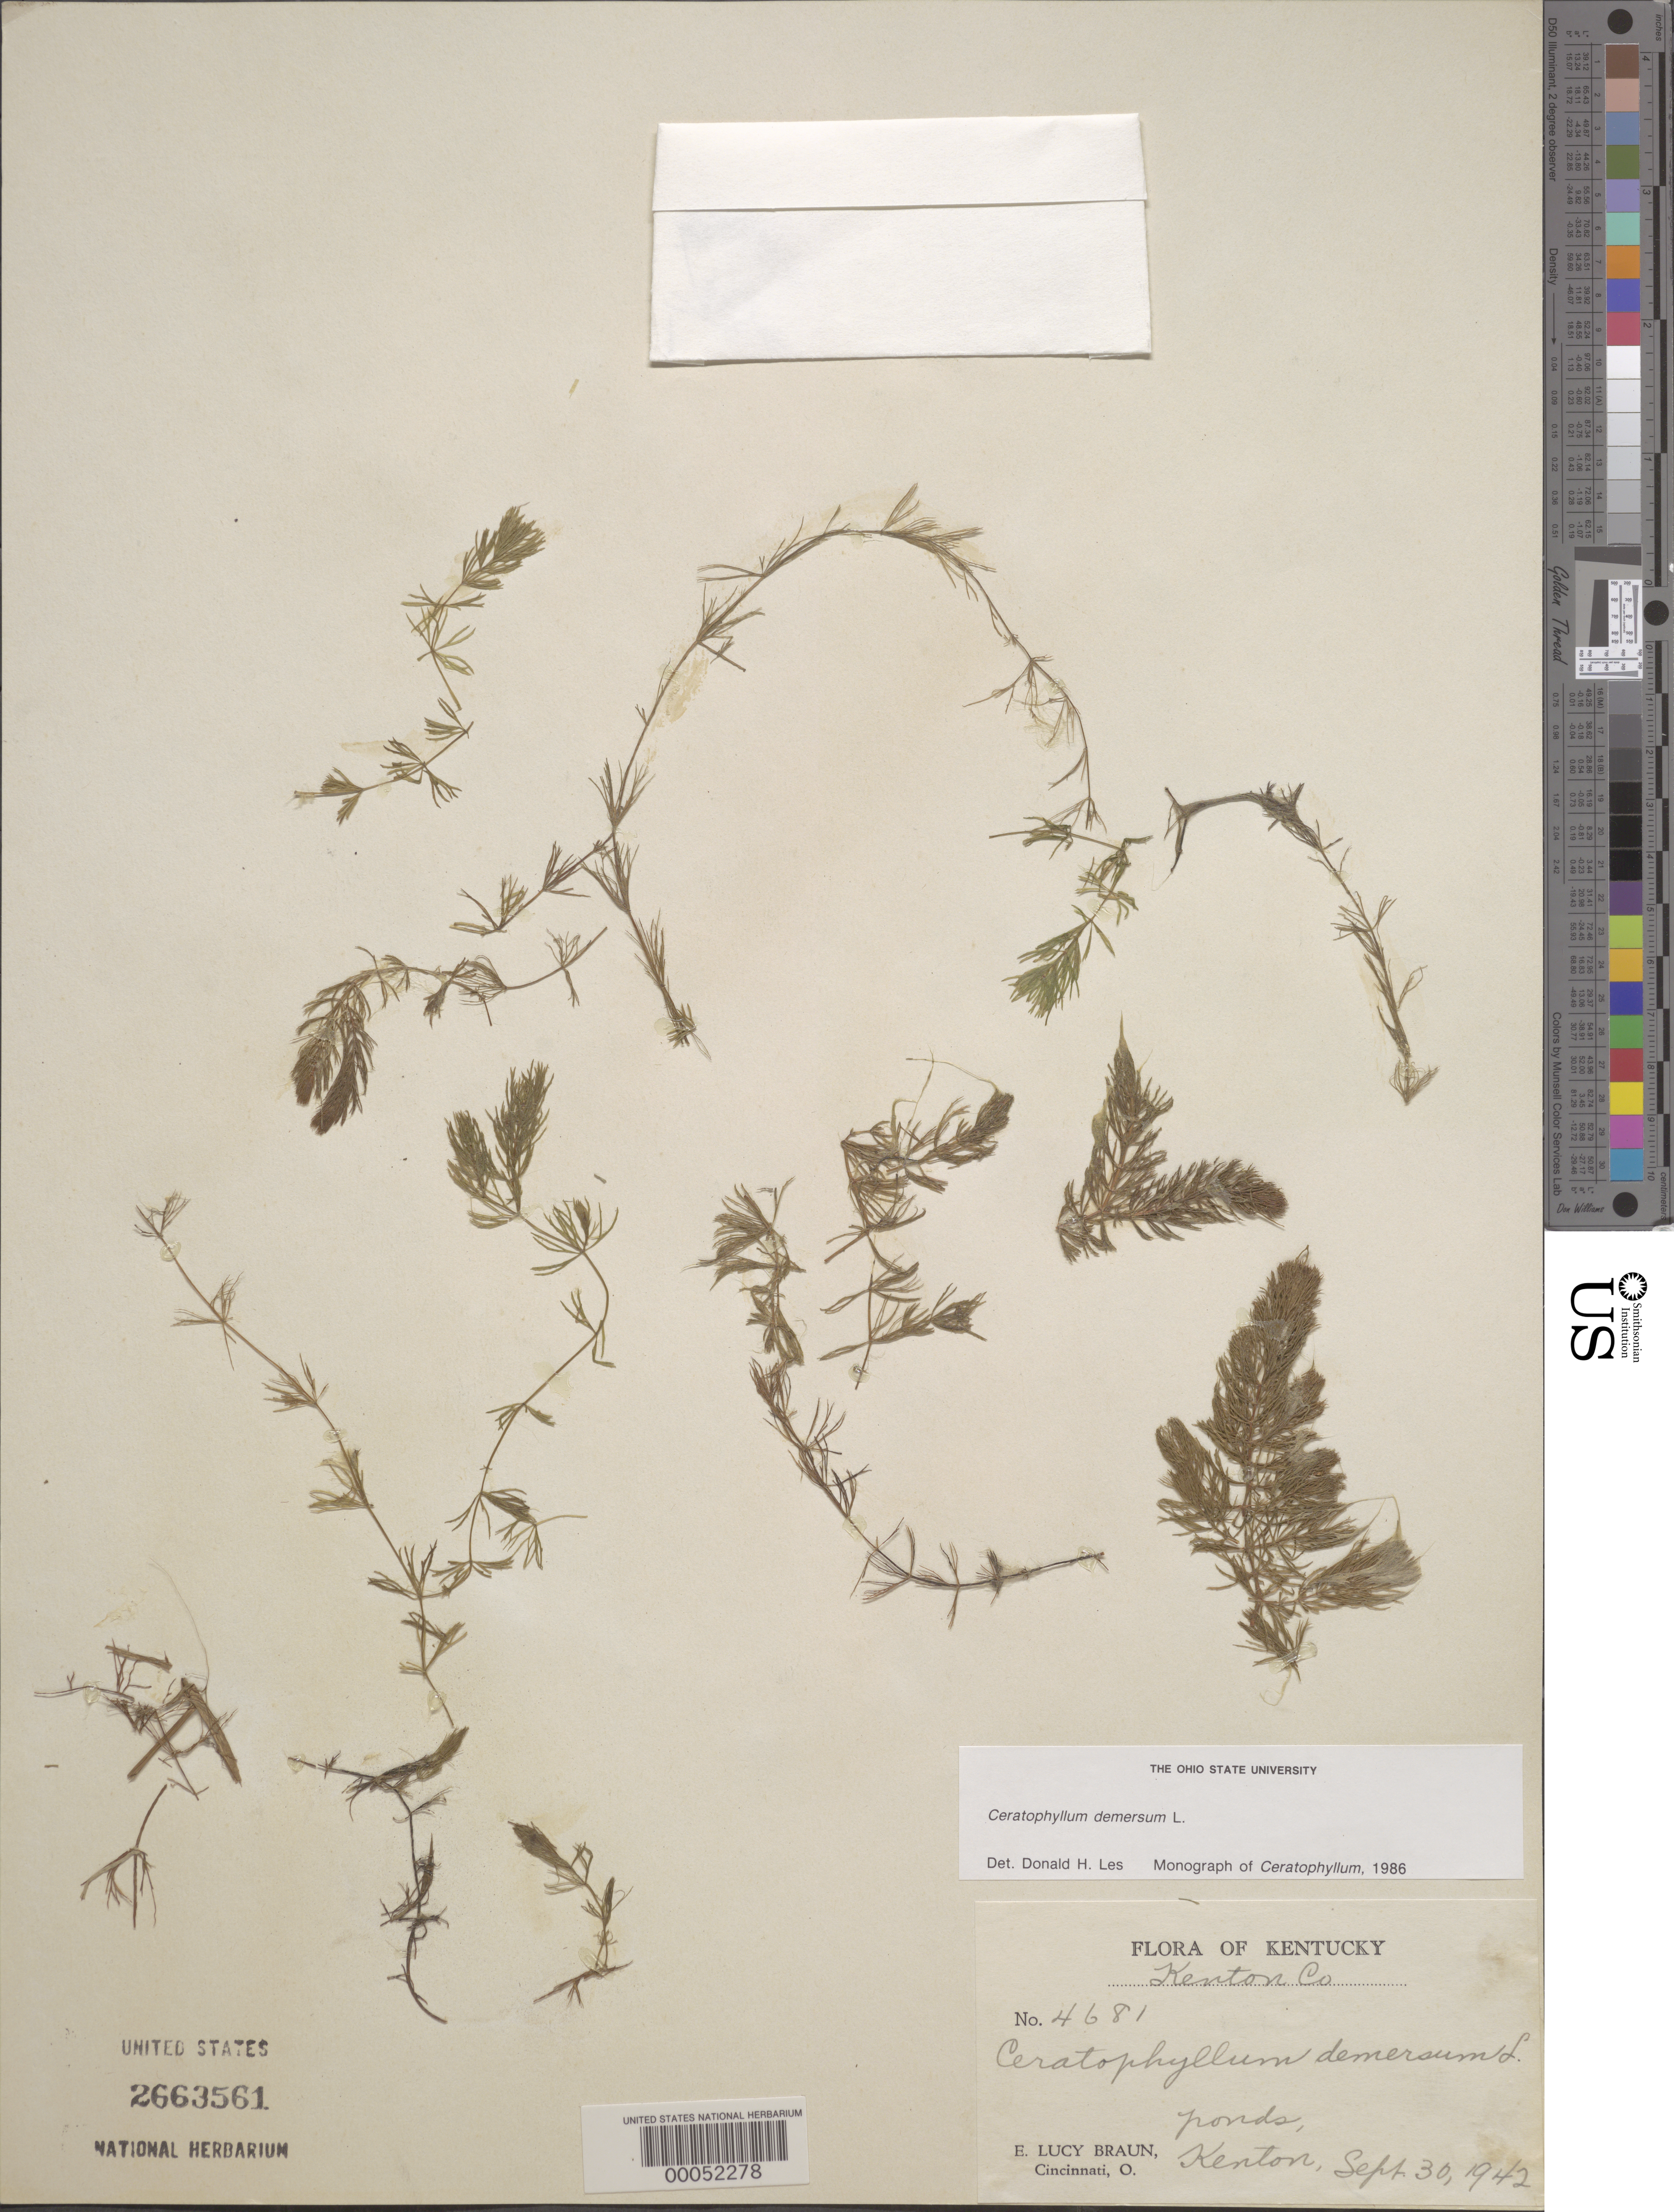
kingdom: Plantae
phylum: Tracheophyta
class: Magnoliopsida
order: Ceratophyllales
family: Ceratophyllaceae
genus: Ceratophyllum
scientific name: Ceratophyllum demersum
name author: L.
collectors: L. E. Braun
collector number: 4681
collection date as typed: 30 Sep 1942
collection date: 1942-09-30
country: United States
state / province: Kentucky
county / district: Kenton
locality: Ponds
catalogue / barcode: US 2663561